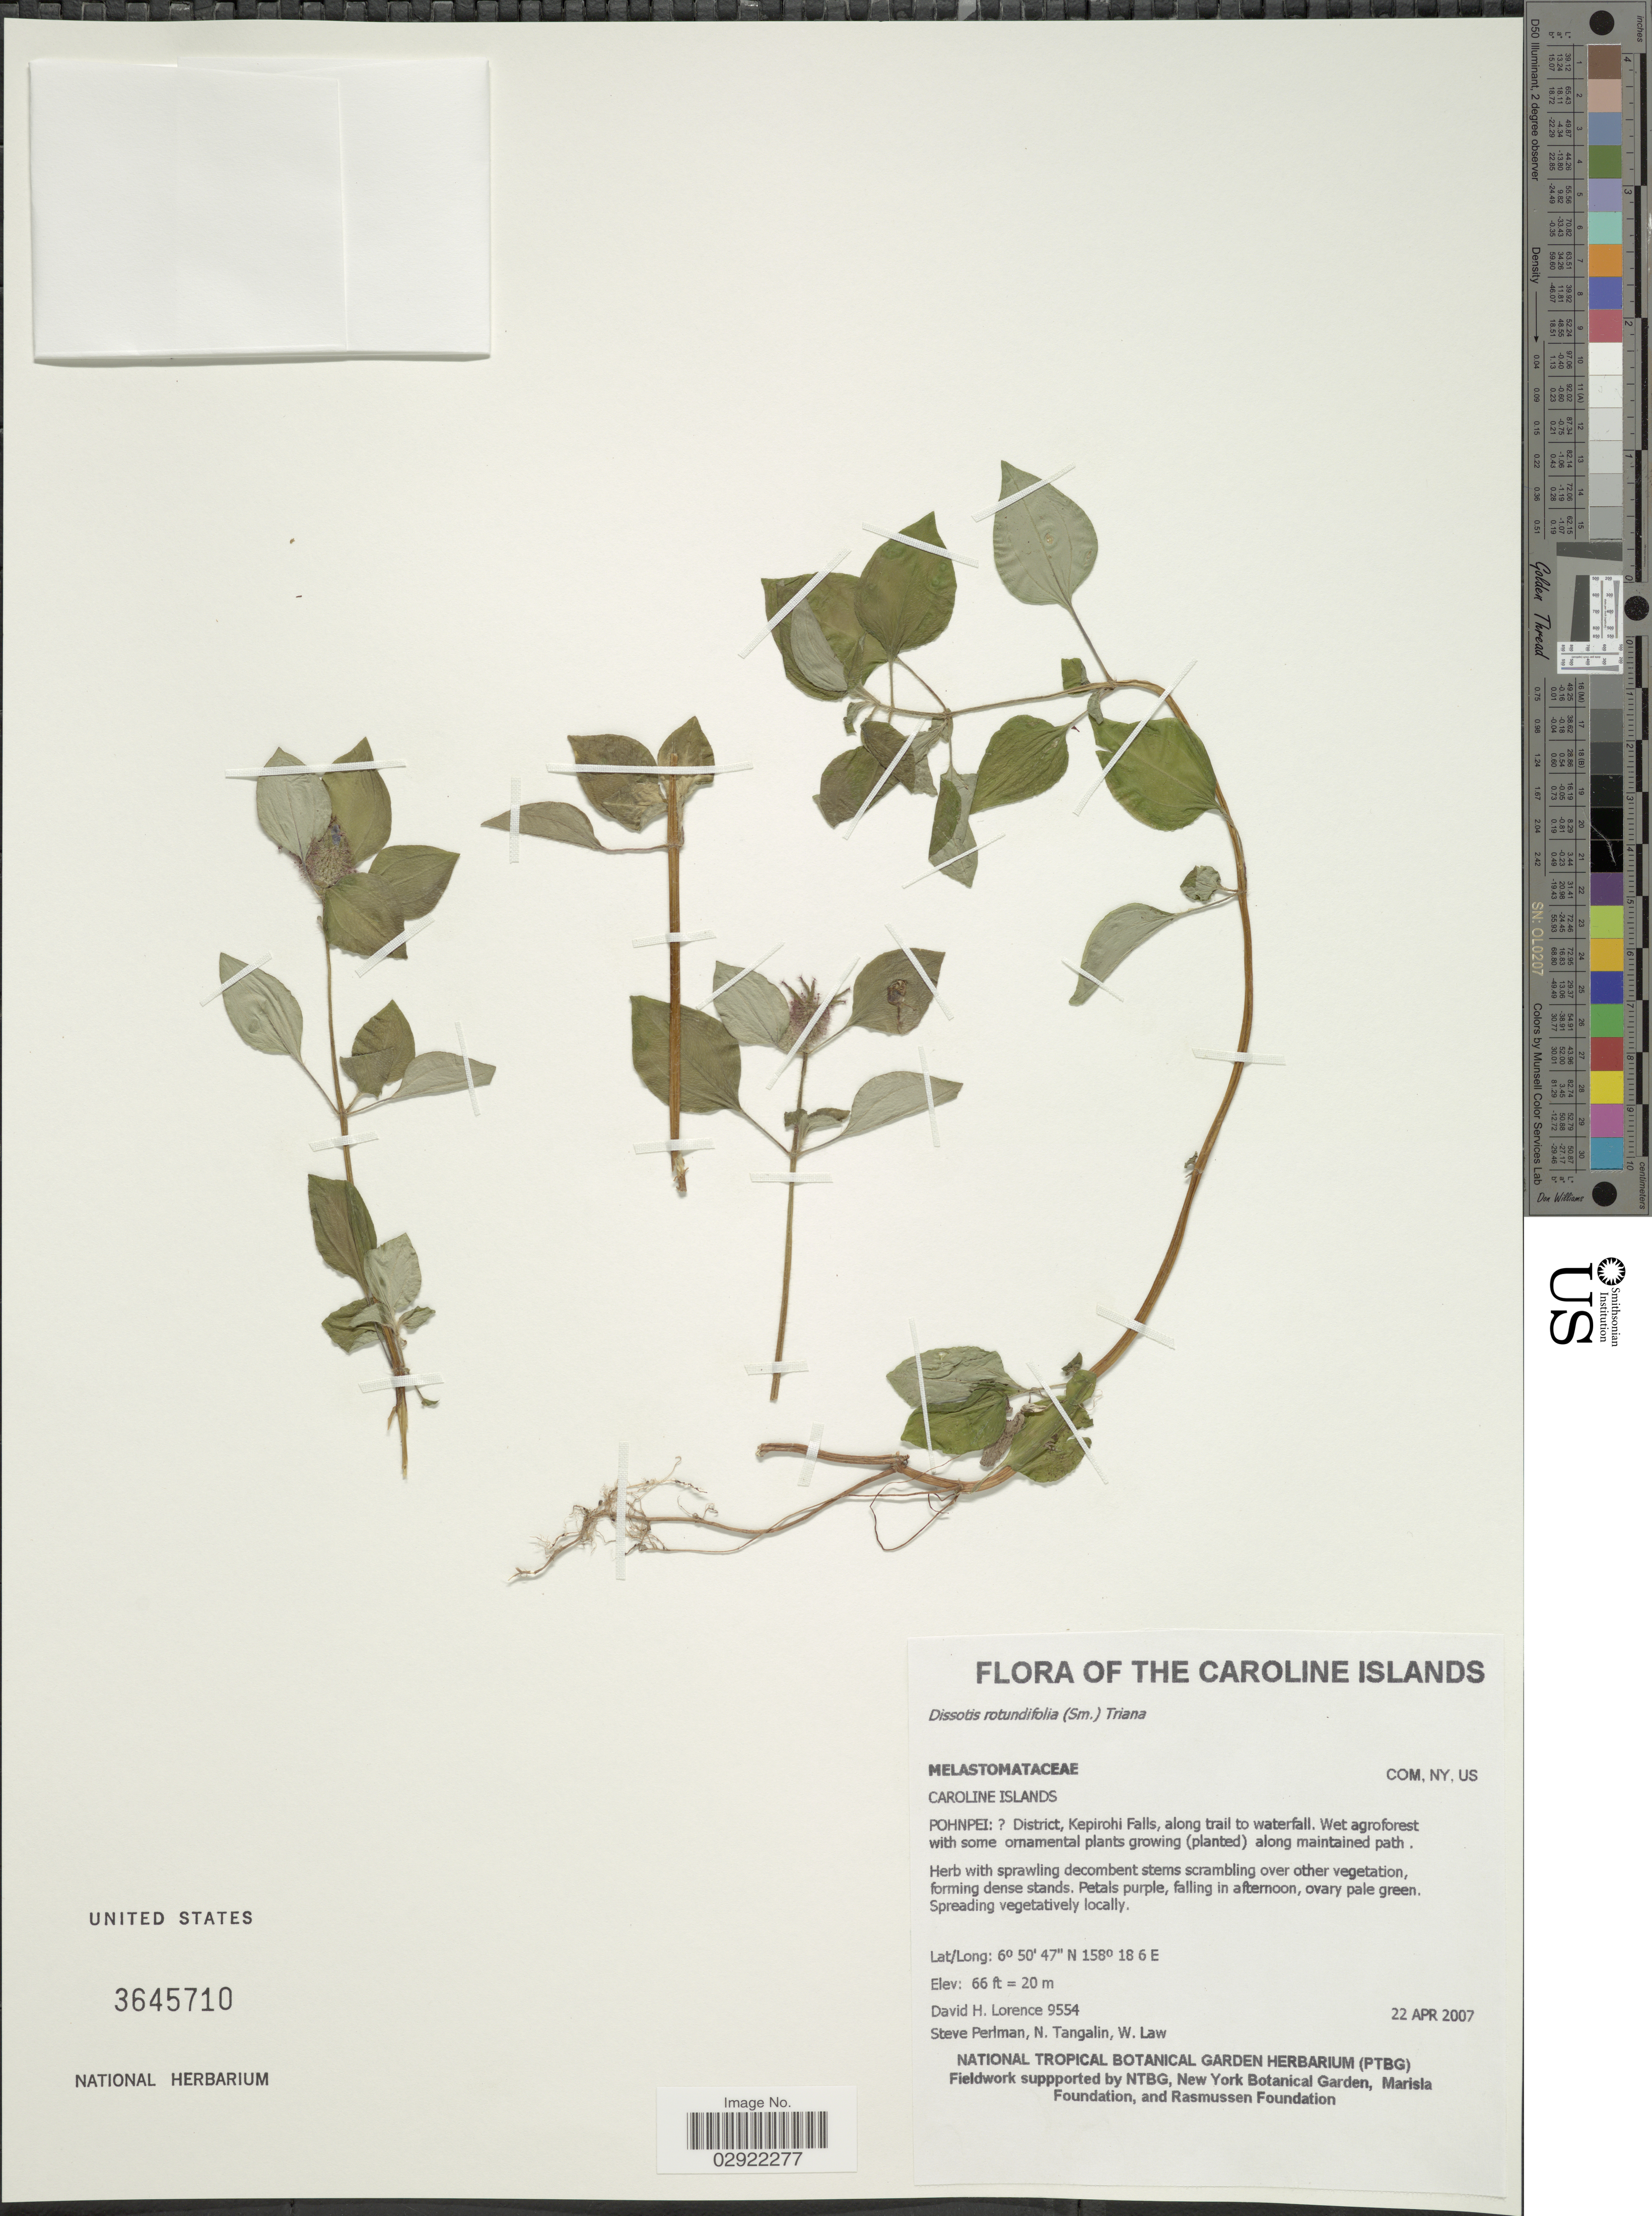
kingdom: Plantae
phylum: Tracheophyta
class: Magnoliopsida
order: Myrtales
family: Melastomataceae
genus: Heterotis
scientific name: Heterotis rotundifolia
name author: (Sm.) Jacq.-Fél.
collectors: D. Lorence, S. Perlman, N. Tangalin & W. Law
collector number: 9554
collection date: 2007-04-22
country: Micronesia, Federated States of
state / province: Pohnpei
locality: The Caroline Islands. [unsure placement] District, Kepirohi Falls, along rail to waterfall.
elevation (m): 20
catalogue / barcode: US 3645710